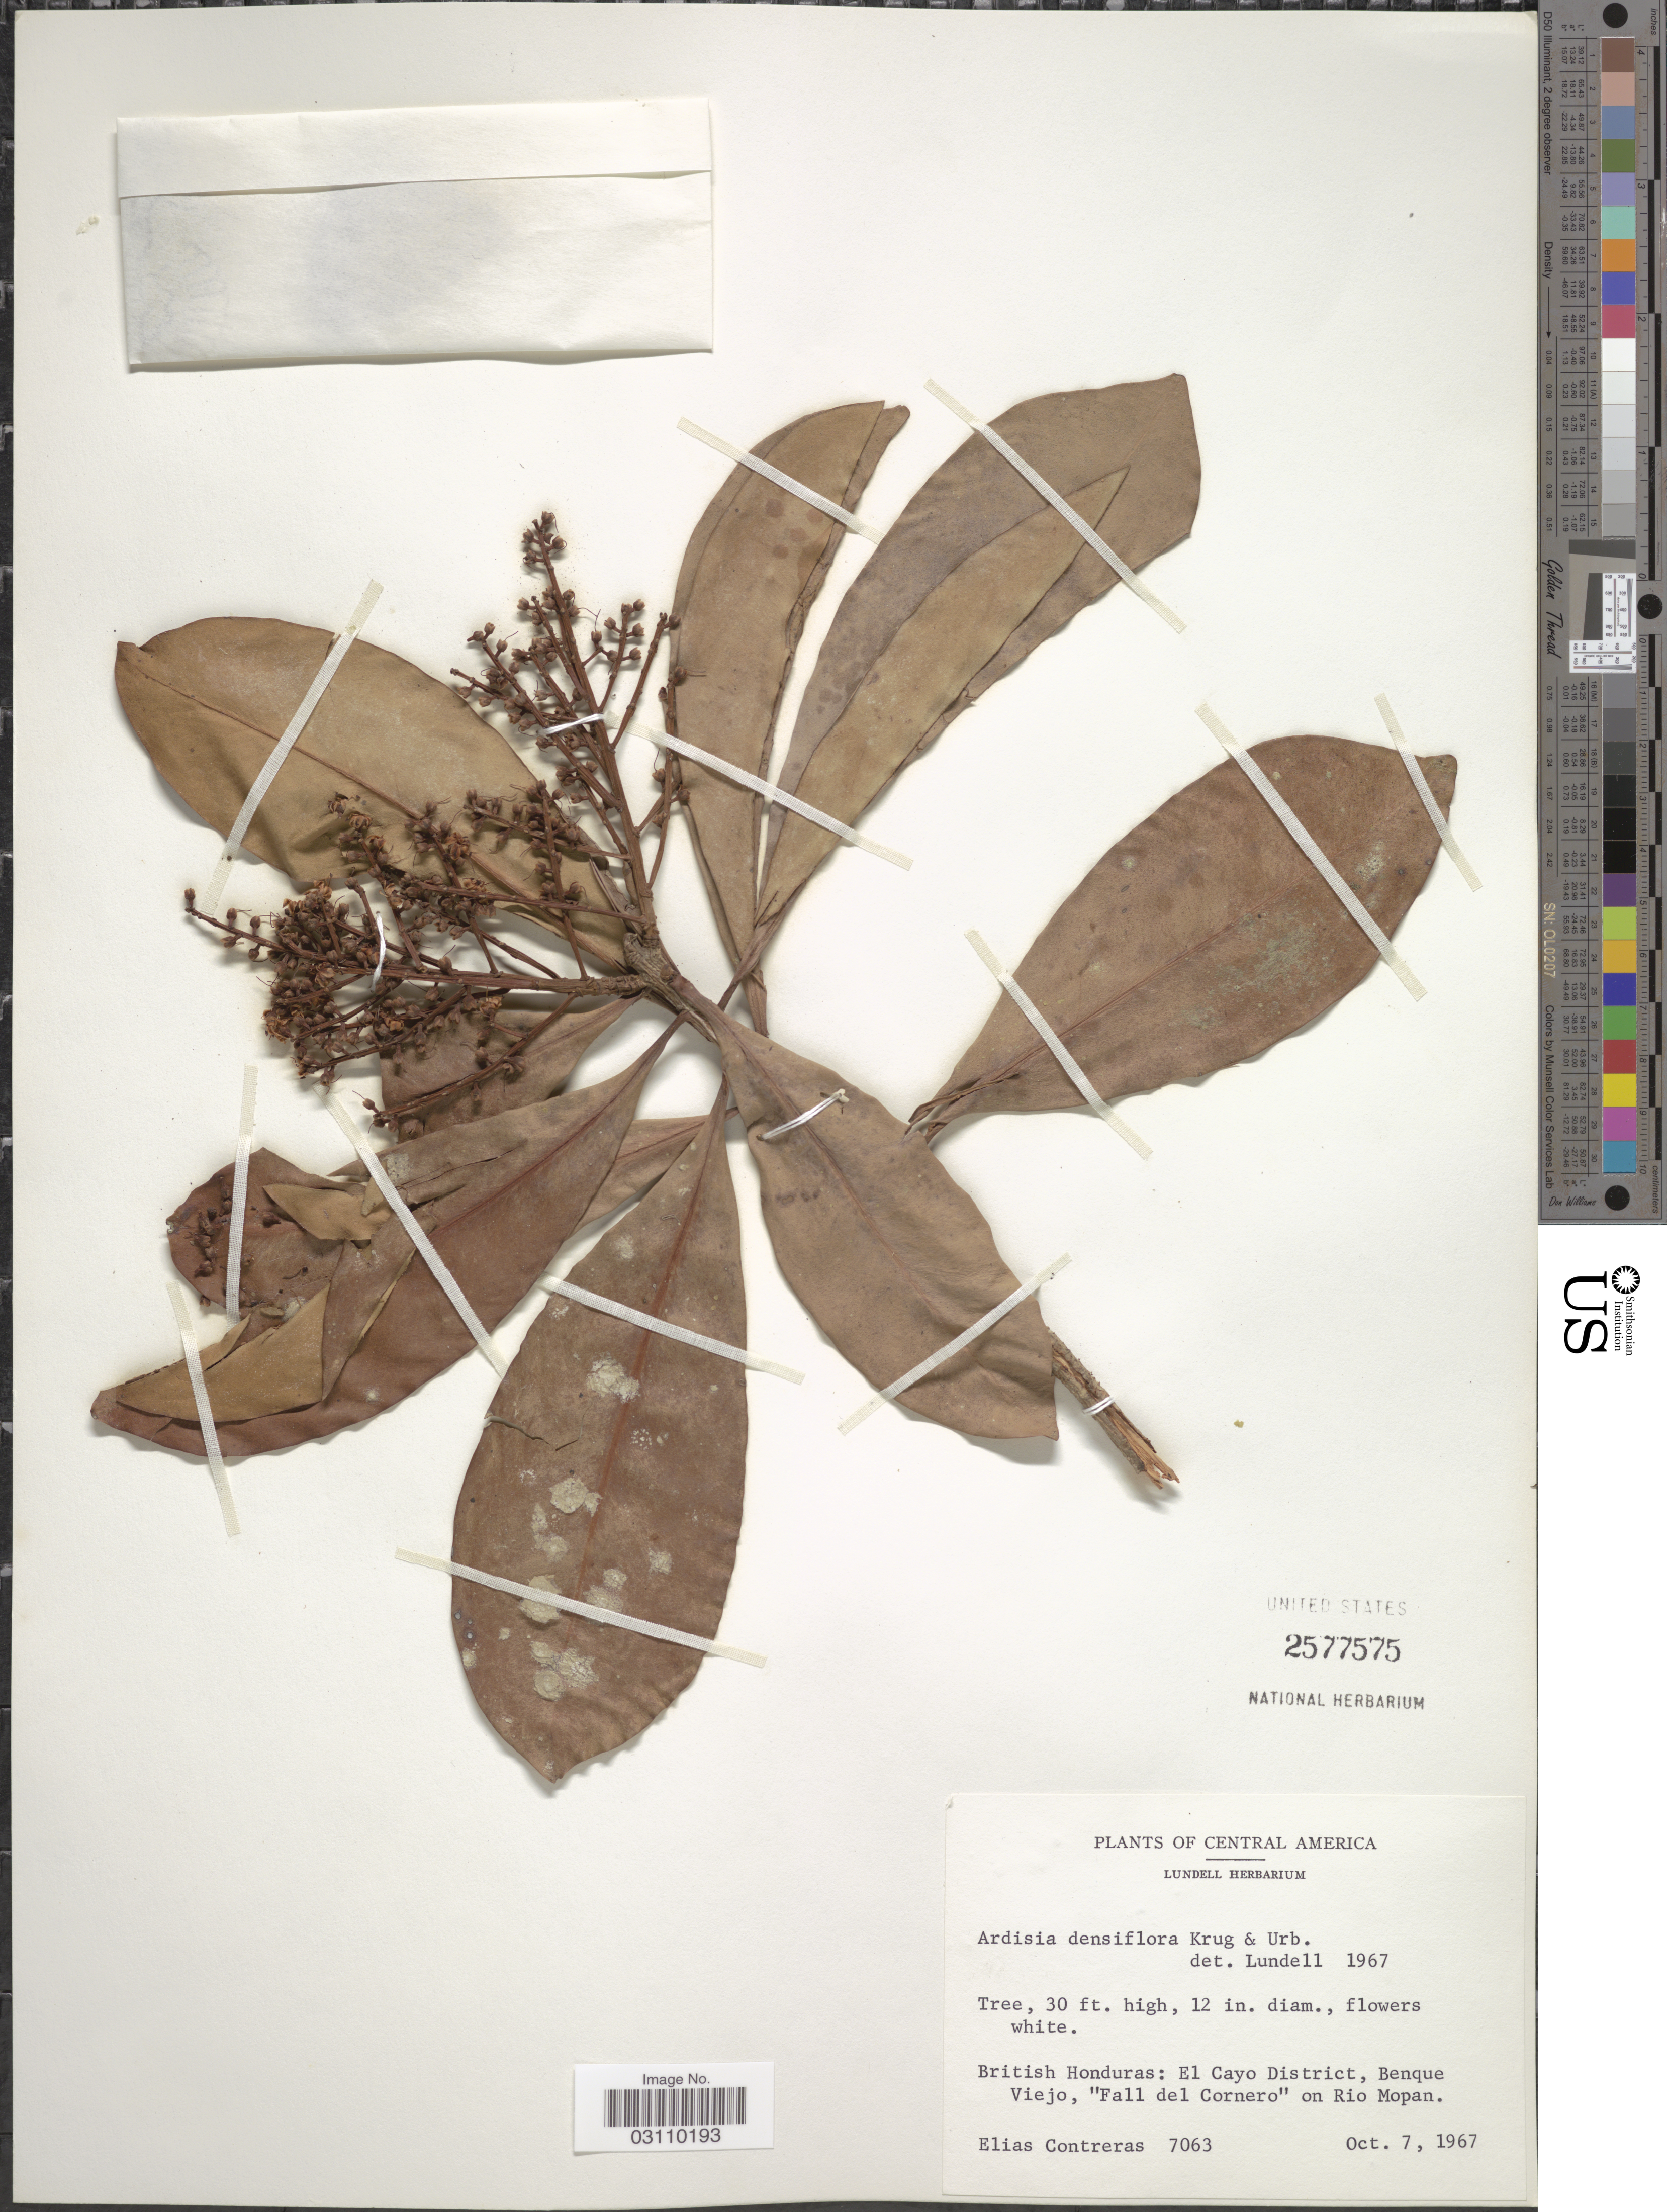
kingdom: Plantae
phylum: Tracheophyta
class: Magnoliopsida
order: Ericales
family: Primulaceae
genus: Ardisia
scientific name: Ardisia densiflora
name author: Krug & Urb.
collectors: E. Contreras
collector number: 7063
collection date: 1967-10-07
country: Belize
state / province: Cayo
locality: British Honduras: El Cayo District, Benque Viejo, "Fall del Cornero" on Rio Mopan.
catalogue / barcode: US 2577575